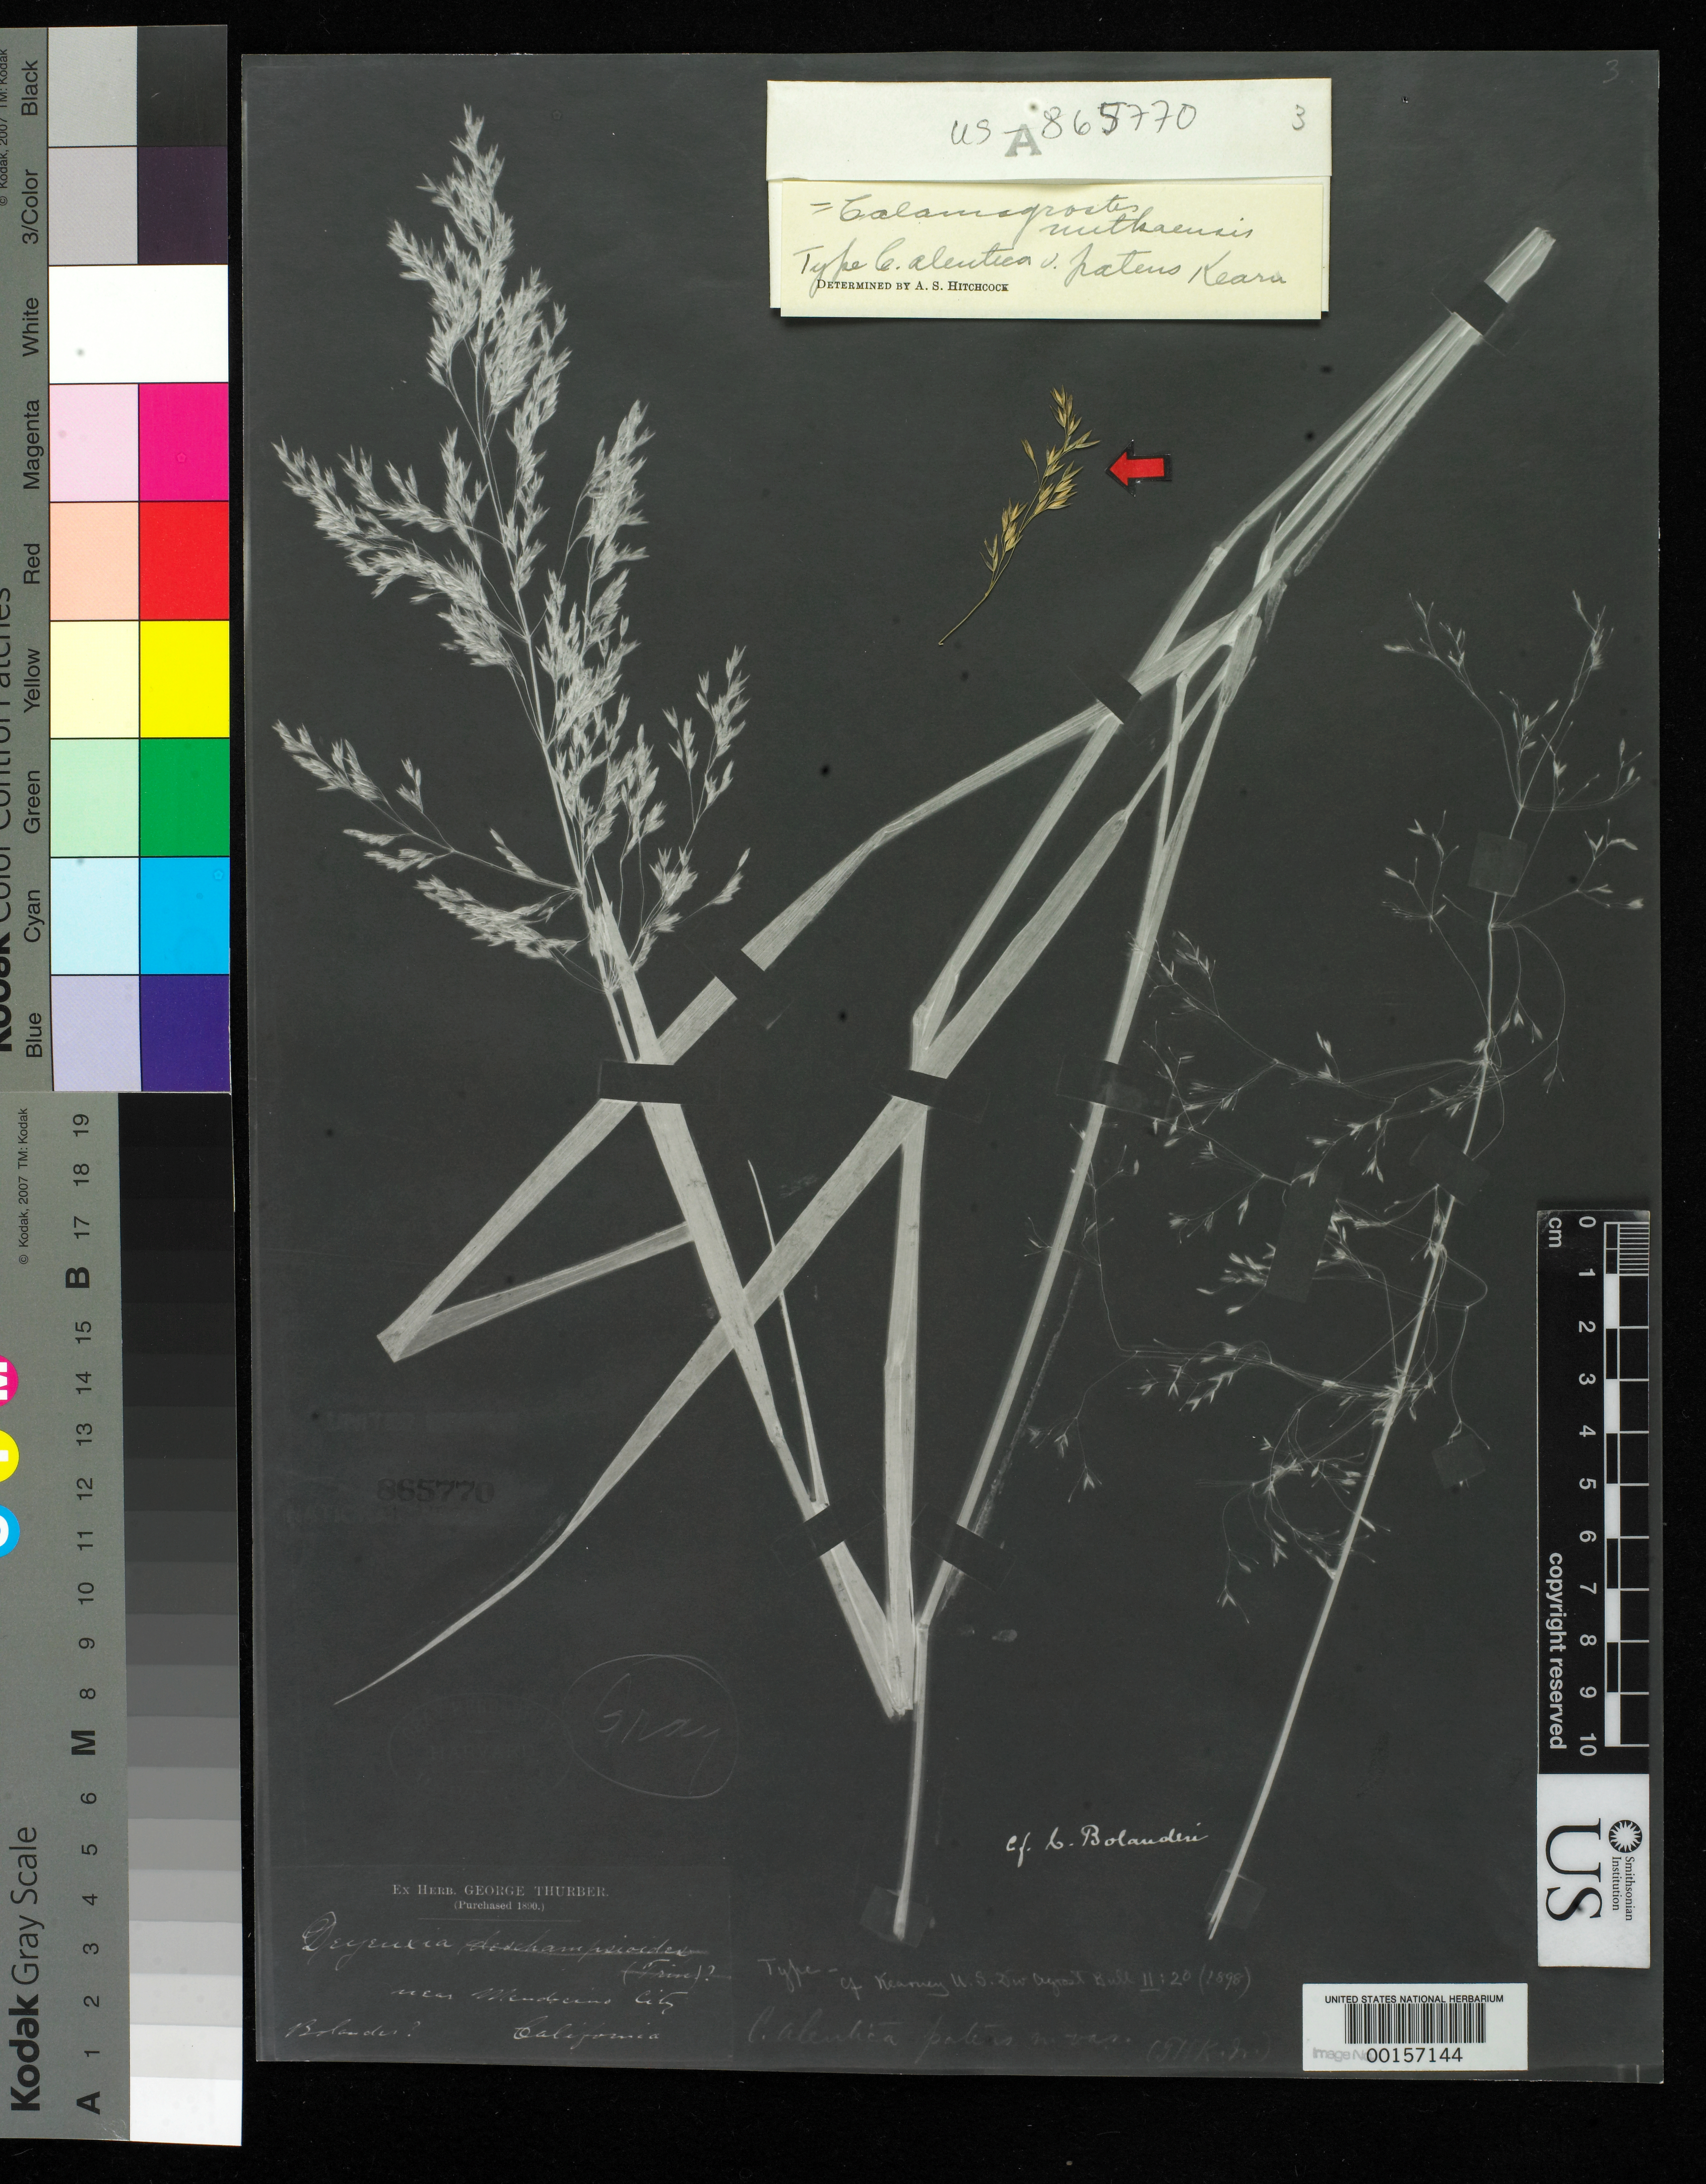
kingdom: Plantae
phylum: Tracheophyta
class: Liliopsida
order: Poales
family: Poaceae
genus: Calamagrostis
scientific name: Calamagrostis aleutica var. patens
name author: Kearney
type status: Type Fragment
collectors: H. Bolander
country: United States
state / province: California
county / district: Mendocino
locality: Mendocino.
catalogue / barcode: US 865770A